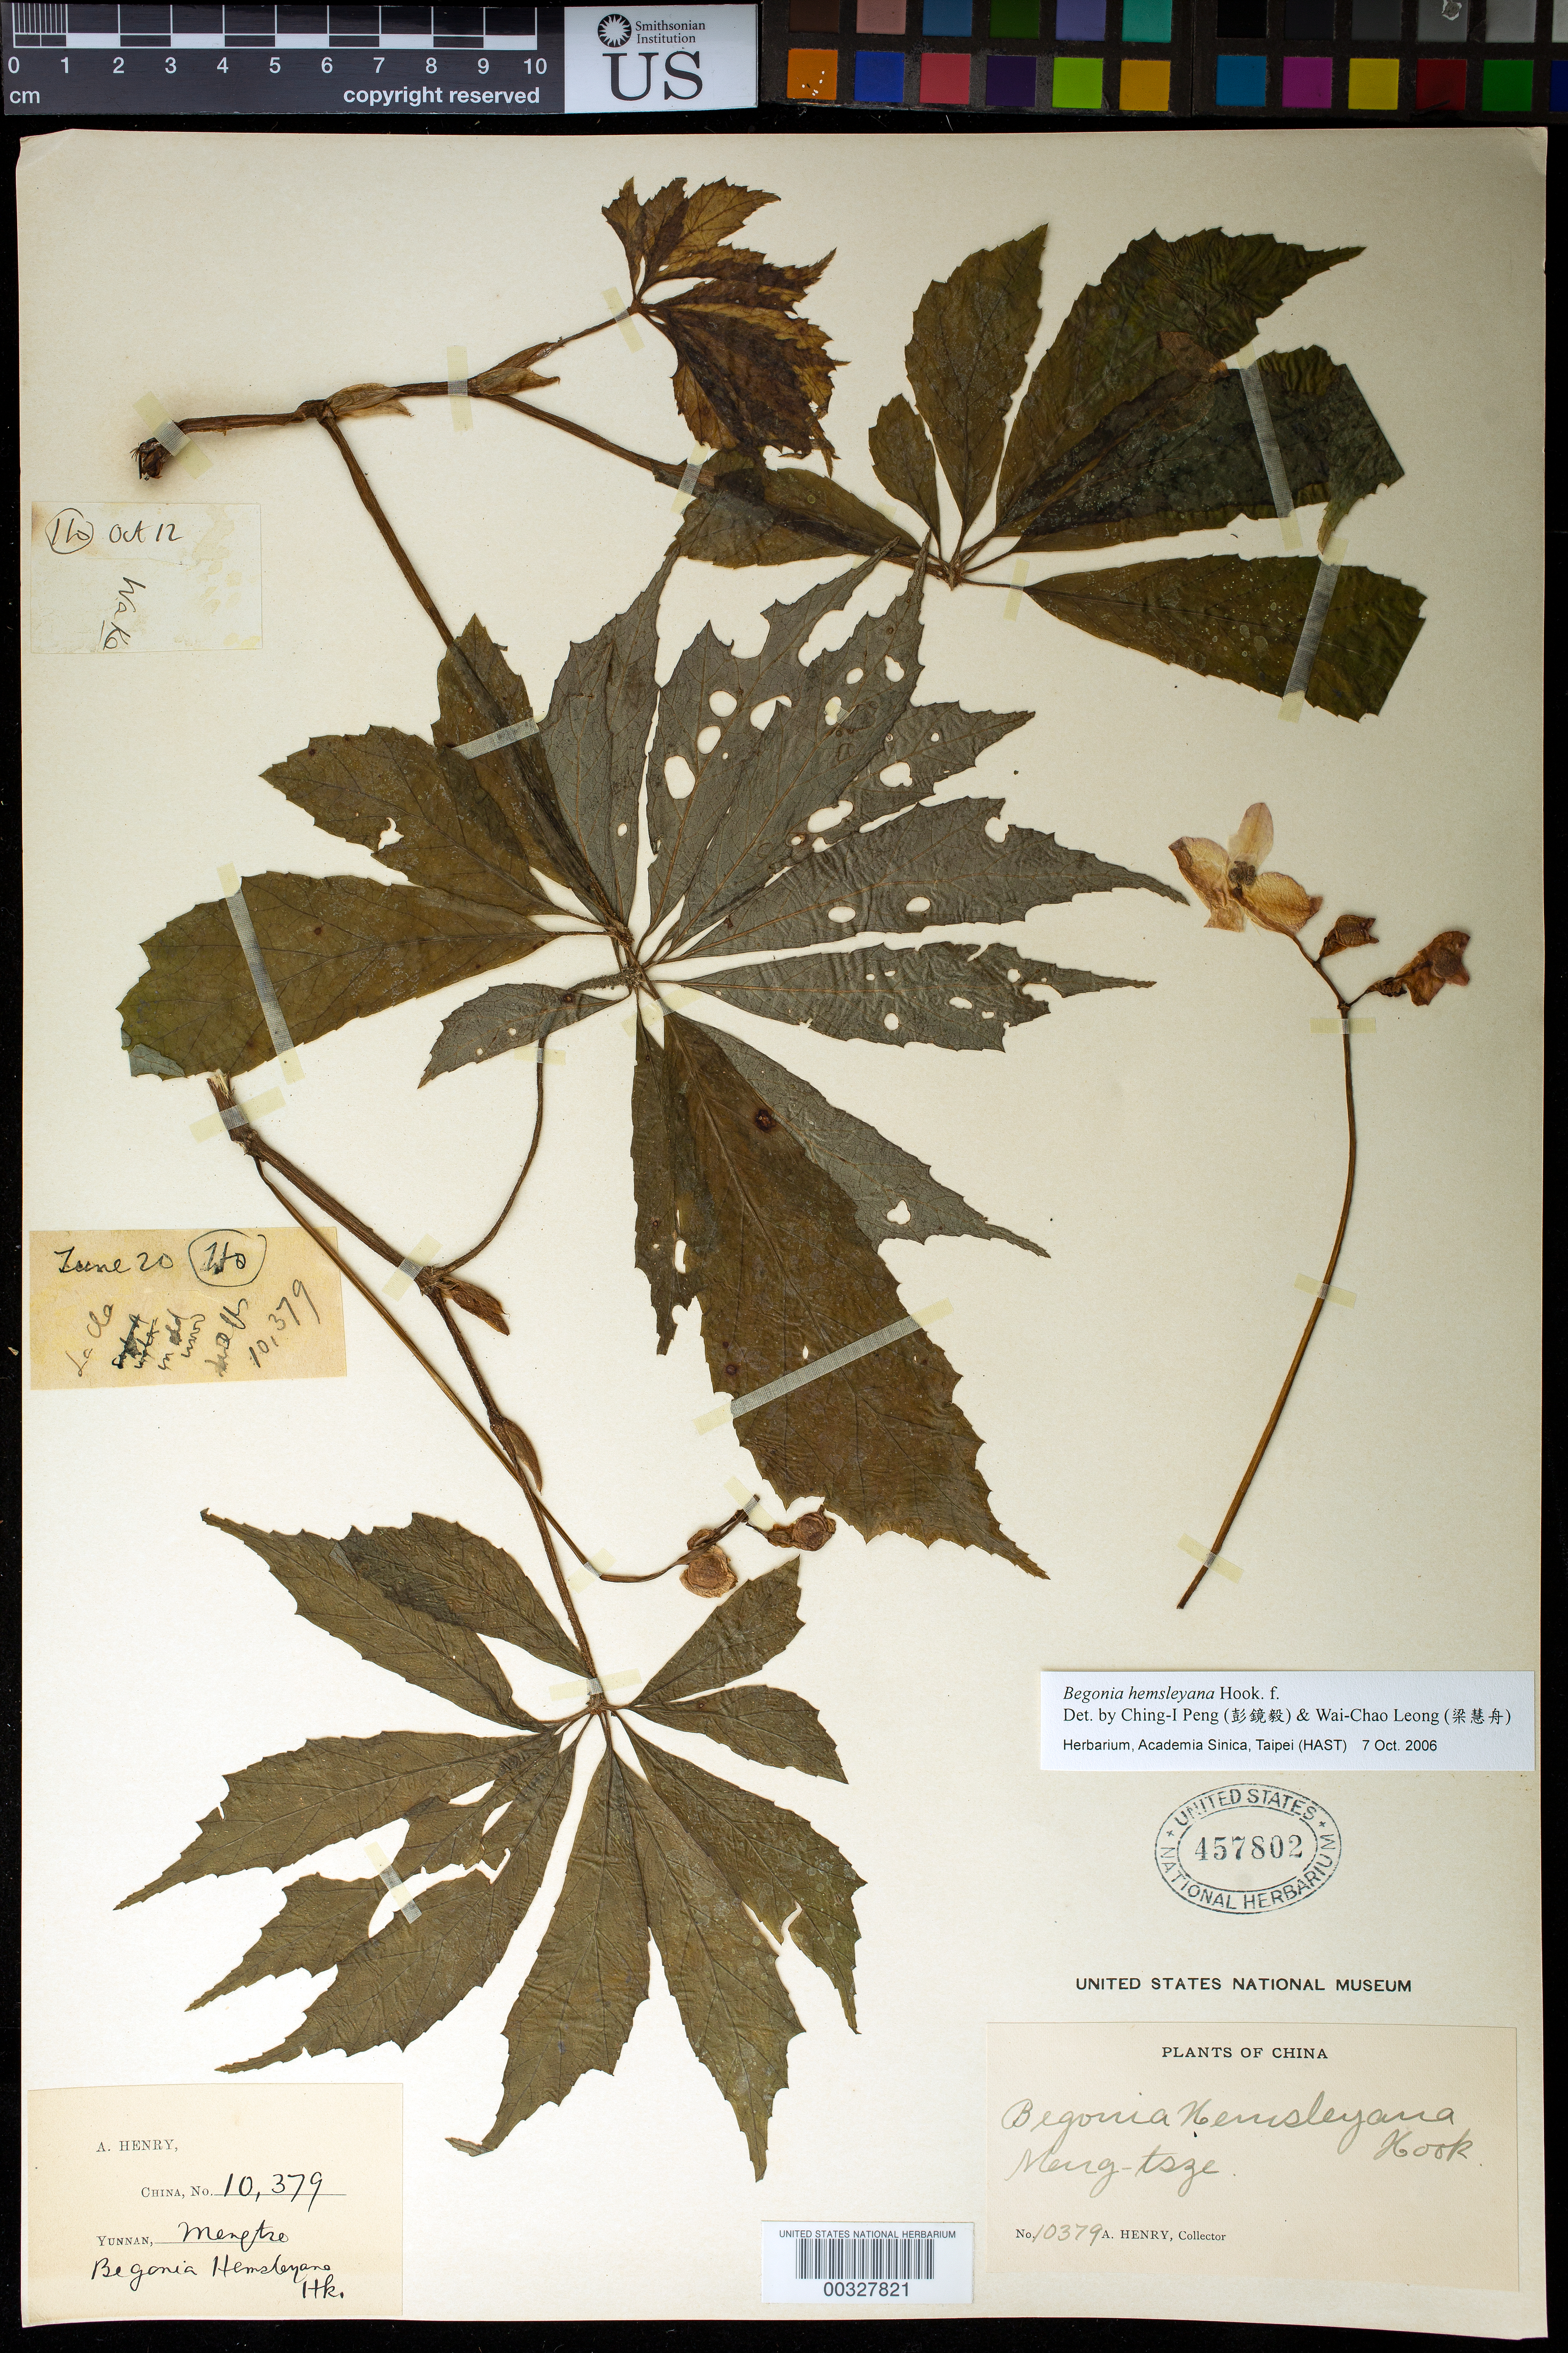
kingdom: Plantae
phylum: Tracheophyta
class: Magnoliopsida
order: Cucurbitales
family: Begoniaceae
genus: Begonia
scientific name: Begonia hemsleyana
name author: Hook. f.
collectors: A. Henry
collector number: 10379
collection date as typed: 20 Jun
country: China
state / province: Yunnan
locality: Meng-tsze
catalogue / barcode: US 457802